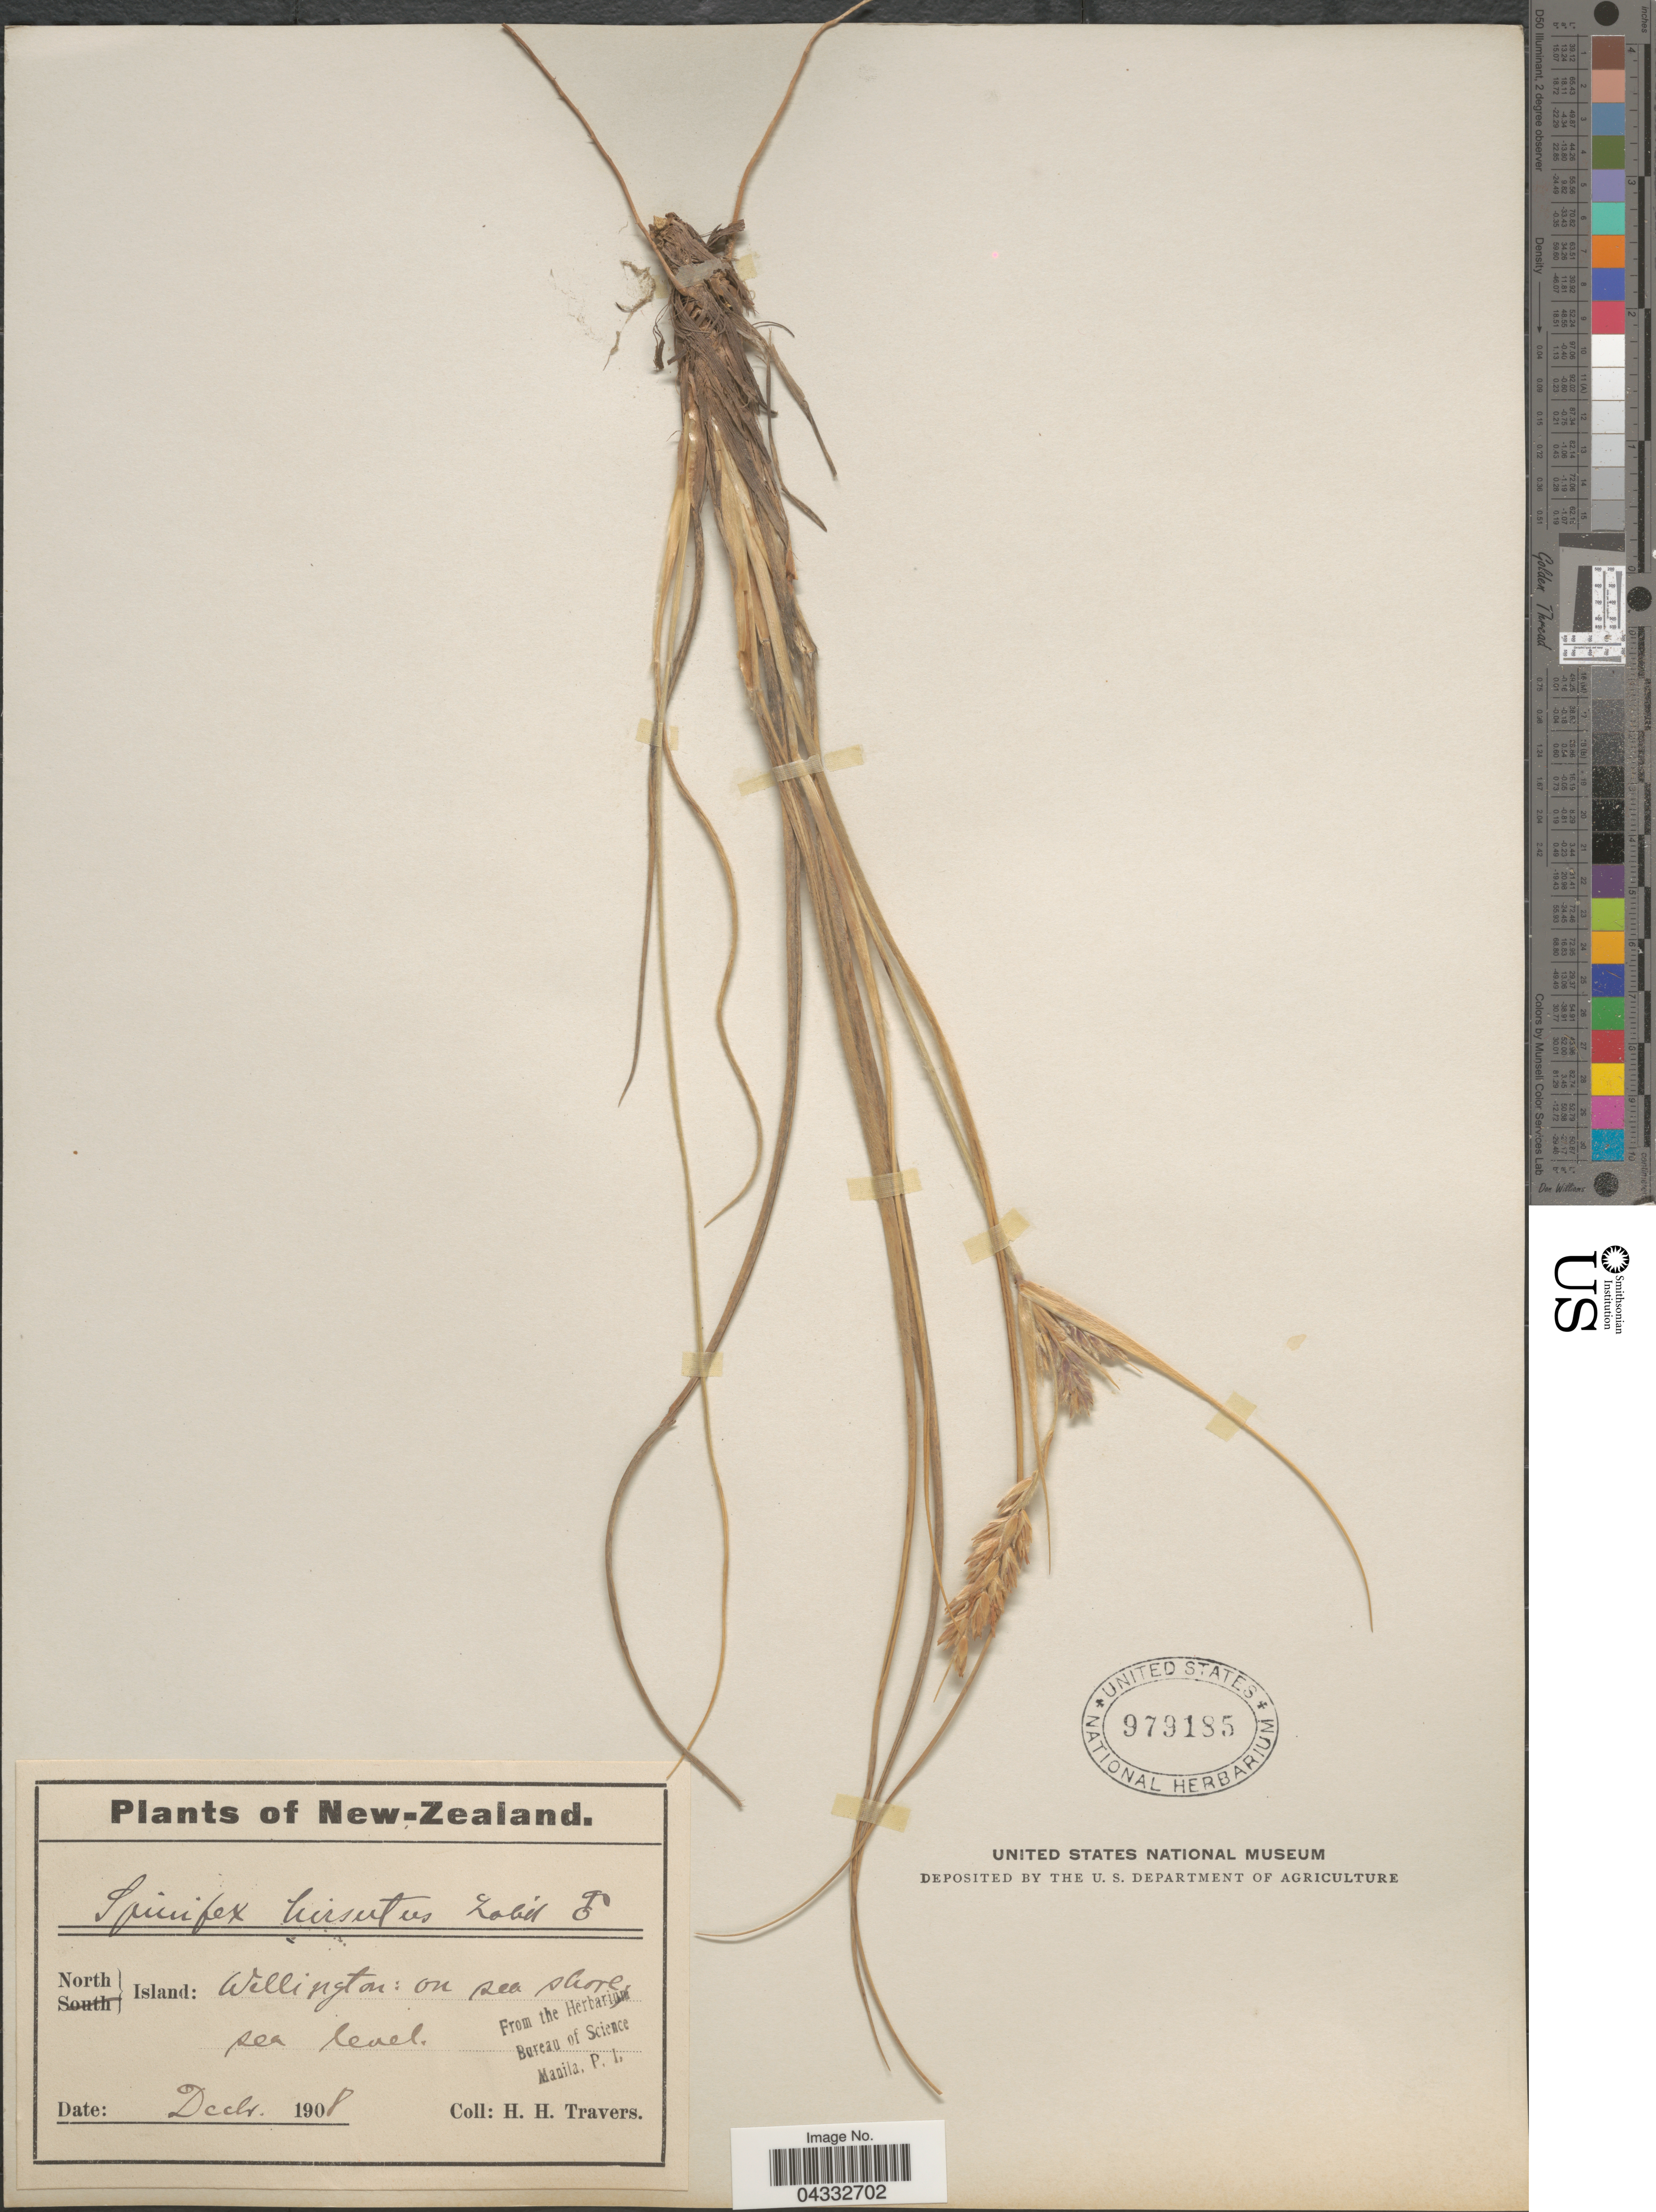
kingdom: Plantae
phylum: Tracheophyta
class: Liliopsida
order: Poales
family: Poaceae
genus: Spinifex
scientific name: Spinifex hirsutus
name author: Labill.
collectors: H. Travers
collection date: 1908-12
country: New Zealand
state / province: Wellington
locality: North Island: on sea shore.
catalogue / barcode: US 979185